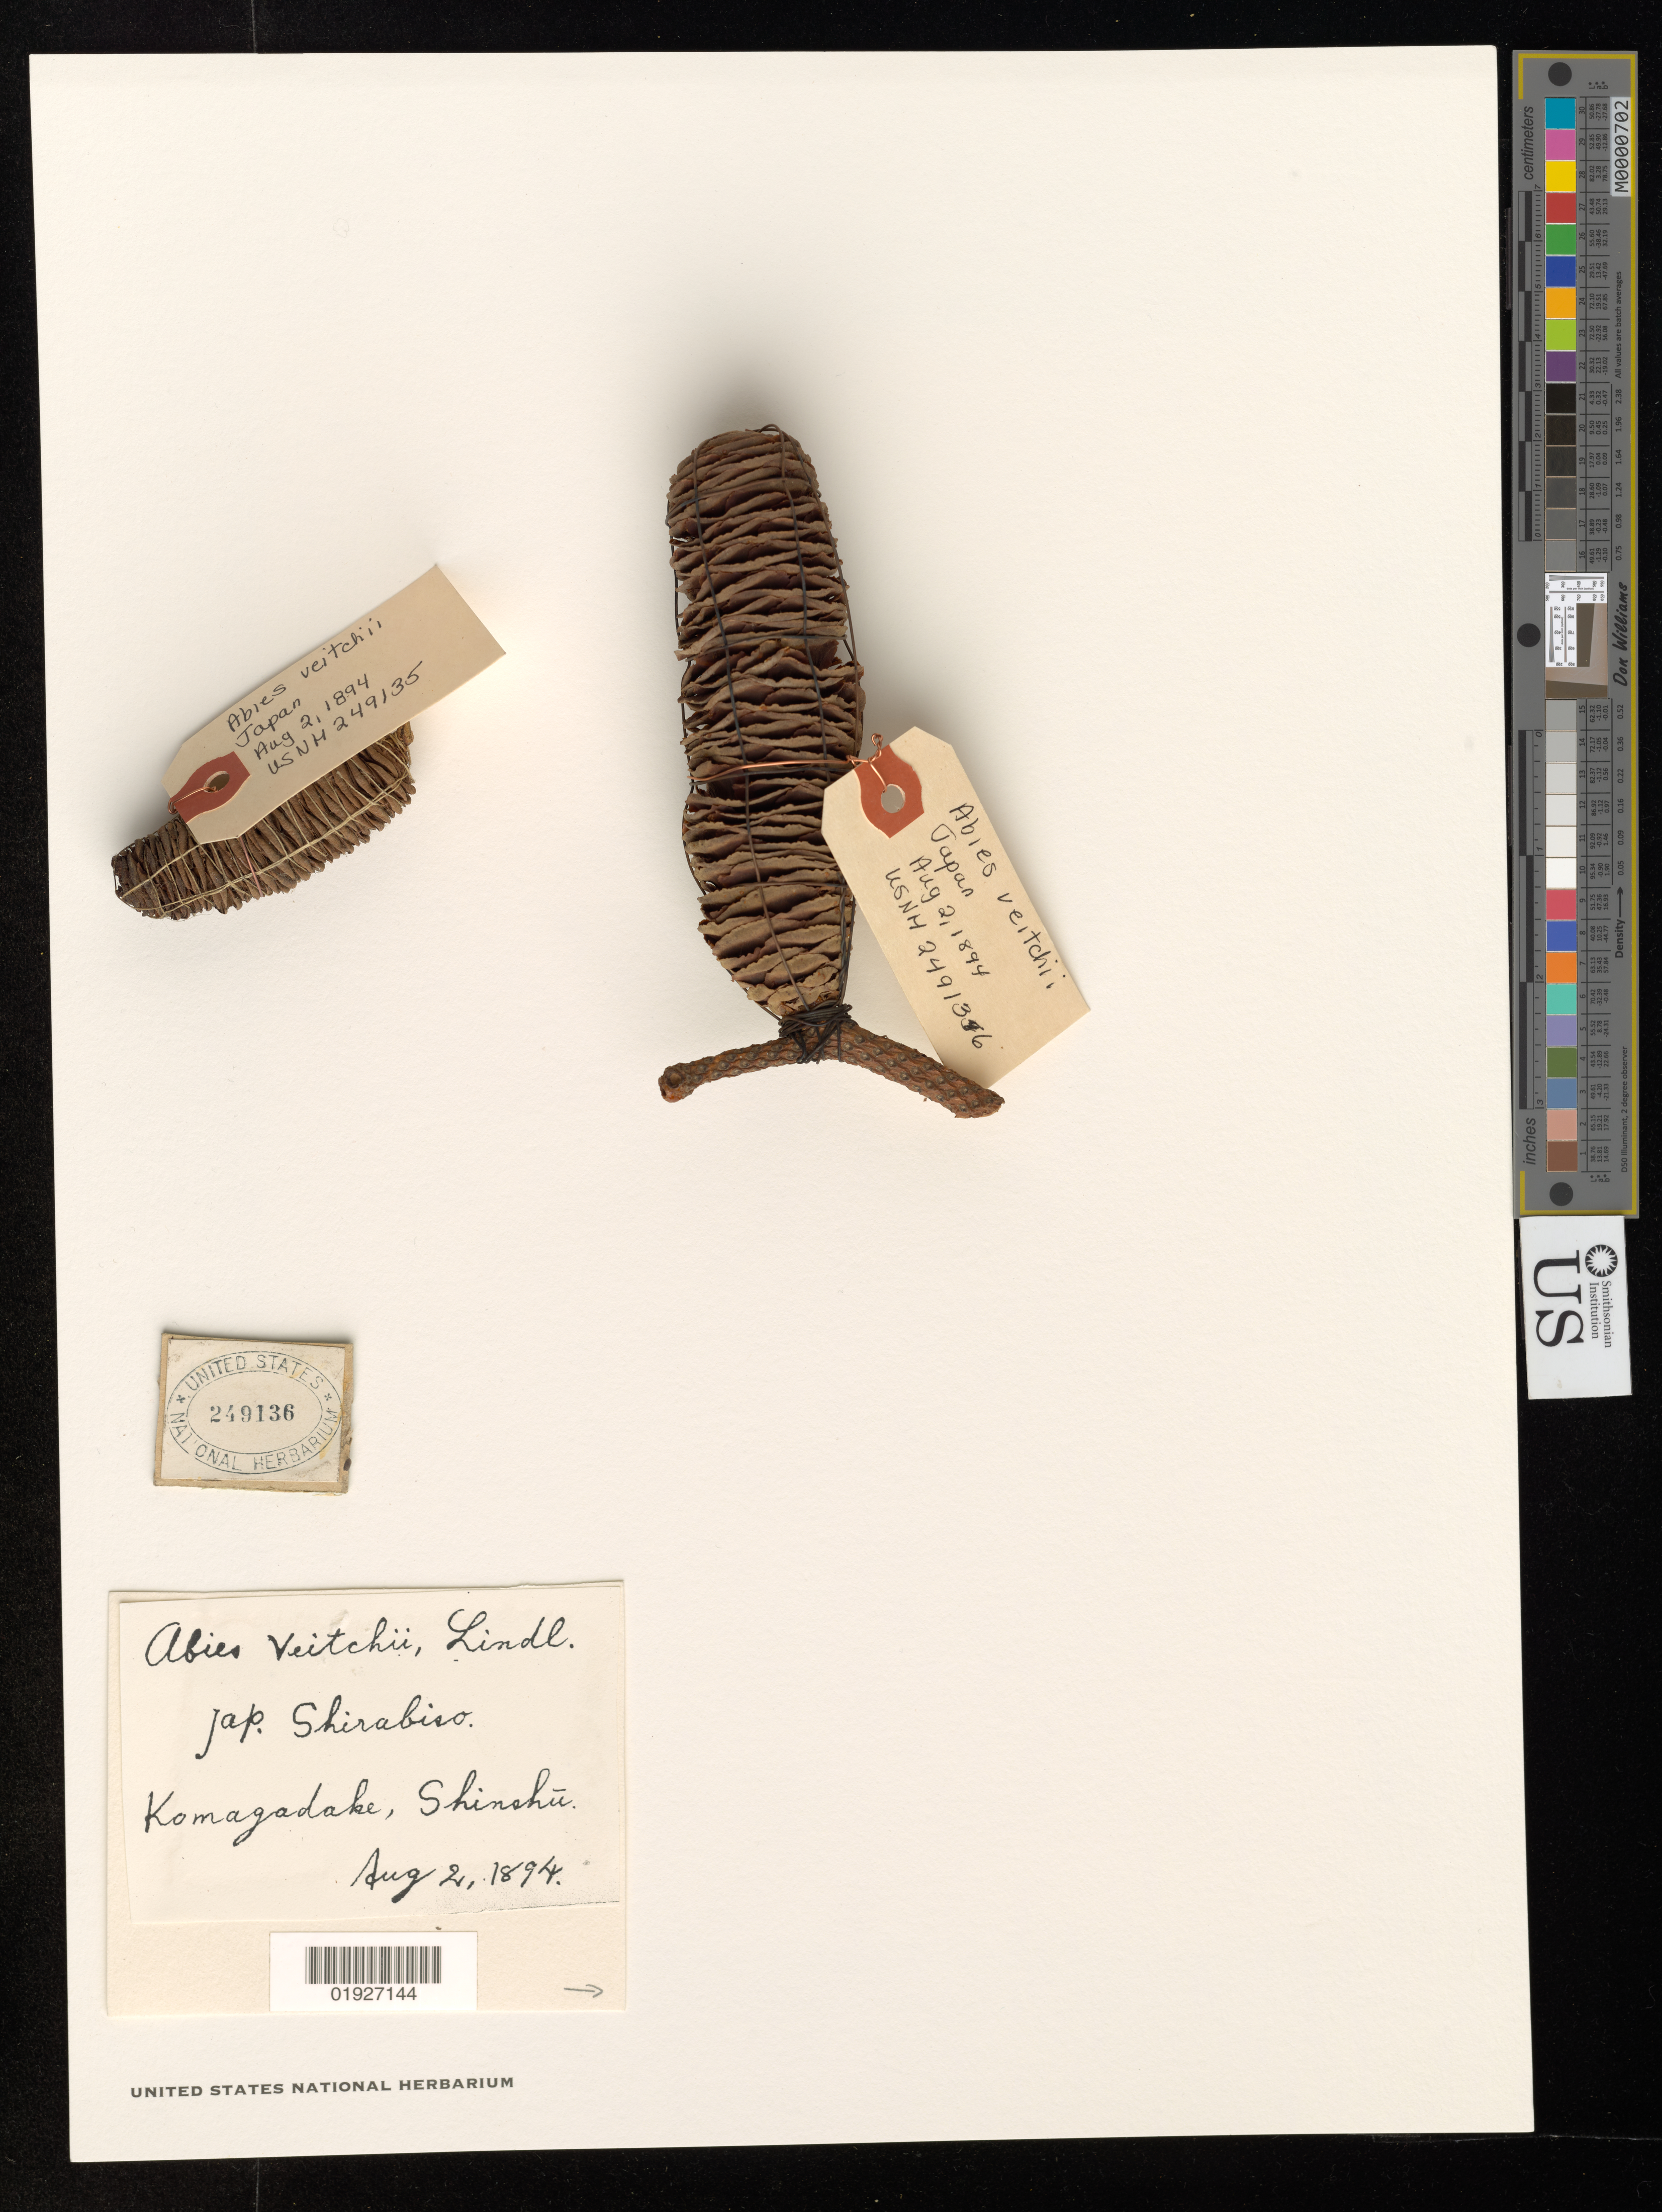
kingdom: Plantae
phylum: Tracheophyta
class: Pinopsida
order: Pinales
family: Pinaceae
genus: Abies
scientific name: Abies veitchii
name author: Lindl.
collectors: ex herb. United States National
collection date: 1894-08-02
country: Japan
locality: Shirabiso, Komagadake, Shinshu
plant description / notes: "See sheet USNH 250494. USNH 249135 (see # in bag) and 249136 (see # in bag) appear to be same collecting event." The associated pressed specimen, USNH 250494, has a note, which lists 249135 and 249136 as associated cones.